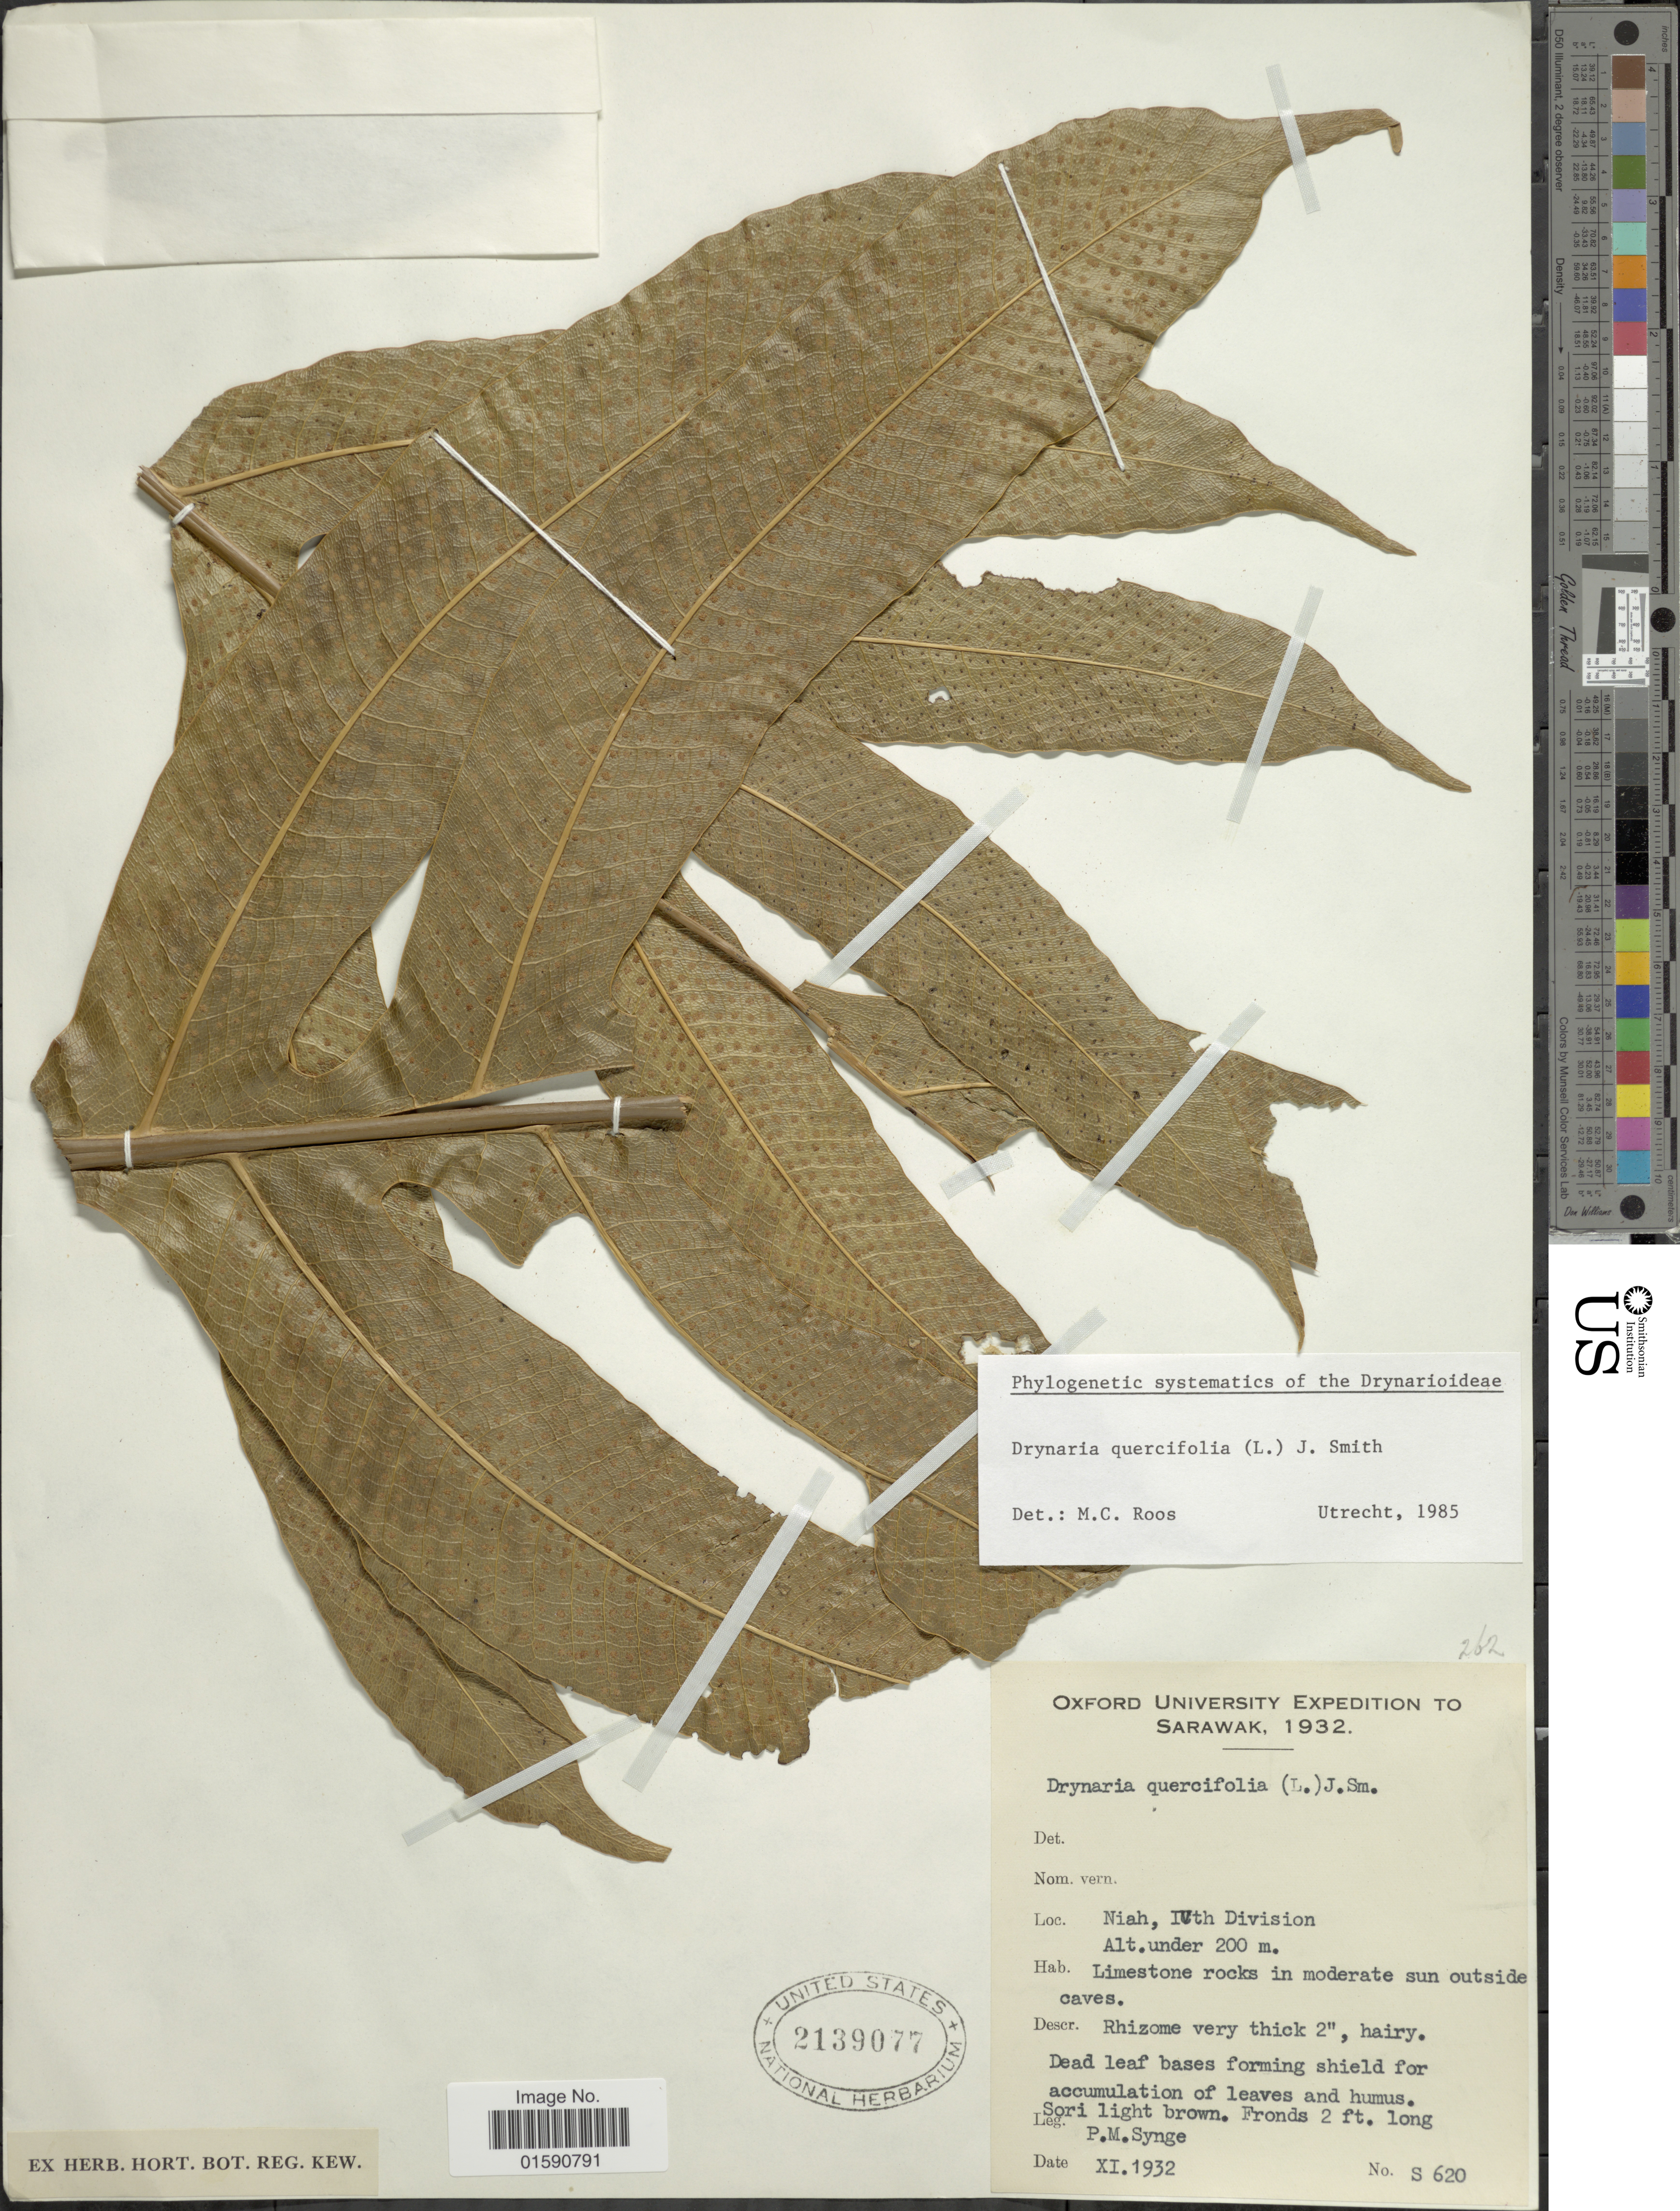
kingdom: Plantae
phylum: Tracheophyta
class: Polypodiopsida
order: Polypodiales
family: Polypodiaceae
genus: Drynaria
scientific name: Drynaria quercifolia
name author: (L.) J. Sm.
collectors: P. Synge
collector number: S 620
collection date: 1932-11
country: Malaysia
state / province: Sarawak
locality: Sarawak, Niah, IVth Division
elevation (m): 200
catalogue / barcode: US 2139077